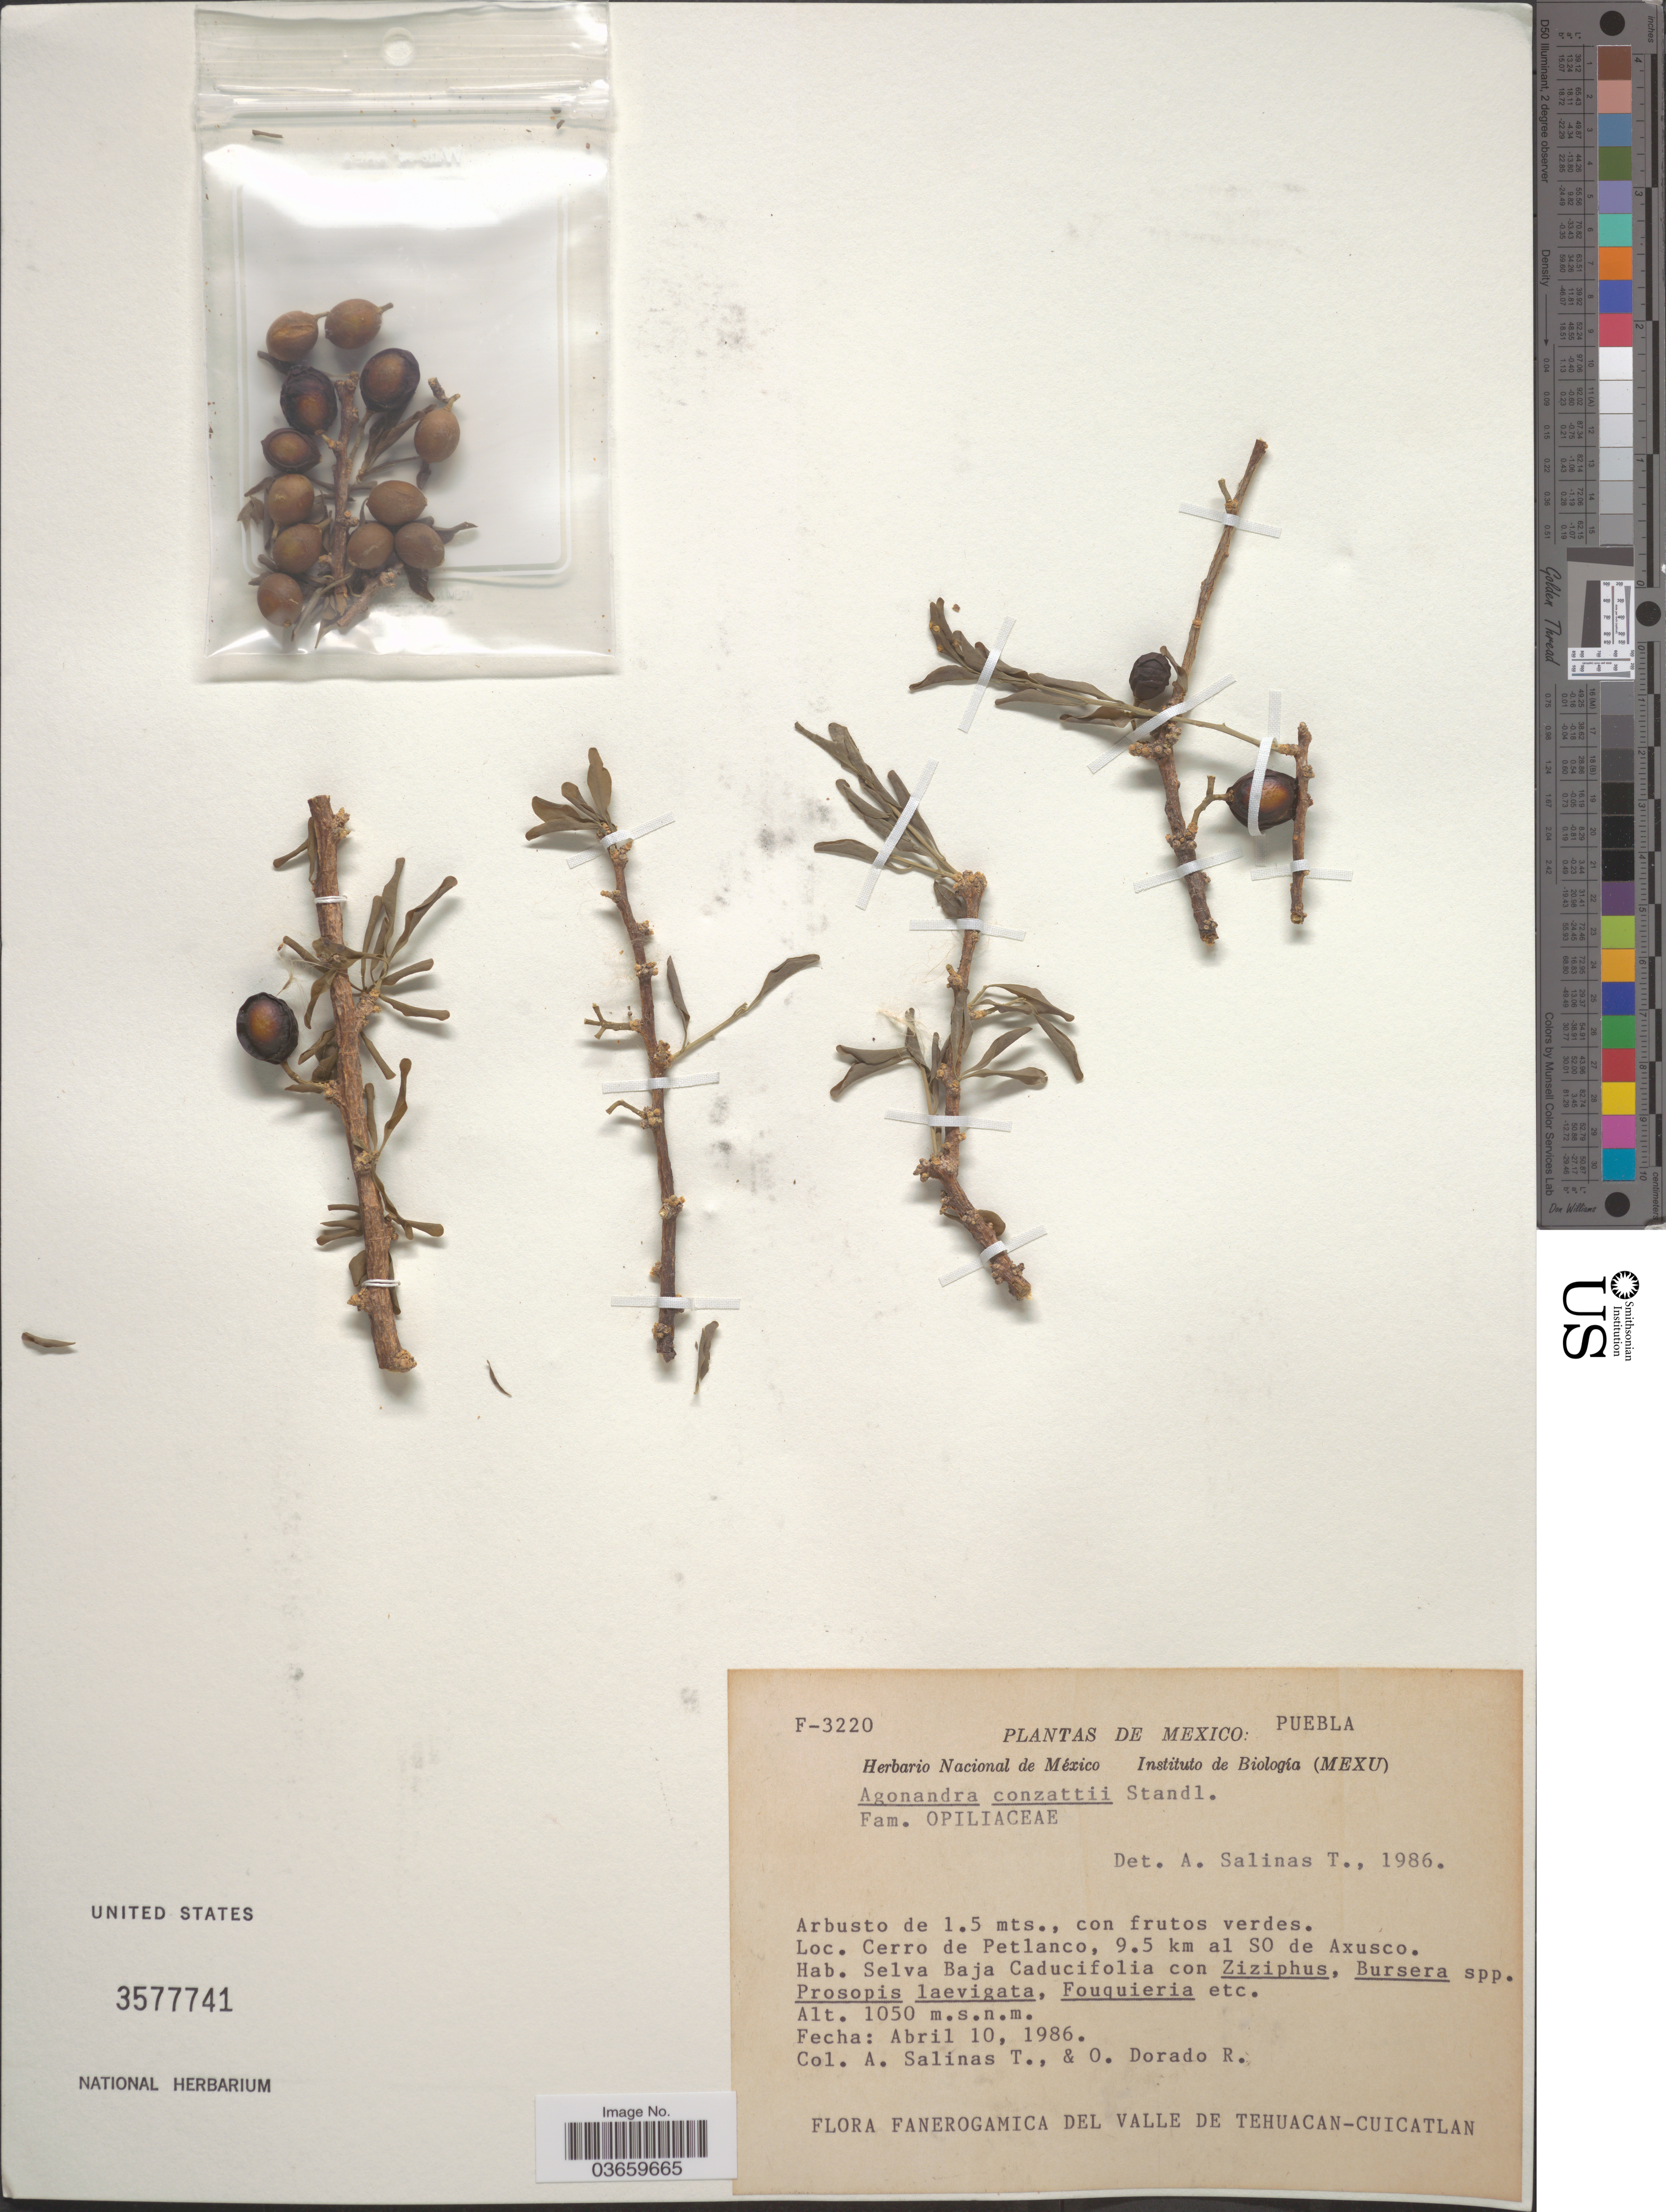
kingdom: Plantae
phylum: Tracheophyta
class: Magnoliopsida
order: Santalales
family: Opiliaceae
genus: Agonandra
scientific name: Agonandra conzattii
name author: Standl.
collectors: A. Salinas T. & O. Dorado R.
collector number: F-3220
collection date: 1986-04-10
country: Mexico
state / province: Puebla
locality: Cerro de Petlanco, 9.5 km al SO de Axusco. Fanerogamica del Valle de Tehuacan-Cuicatlan [unsure placement].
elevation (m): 1050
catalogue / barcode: US 3577741